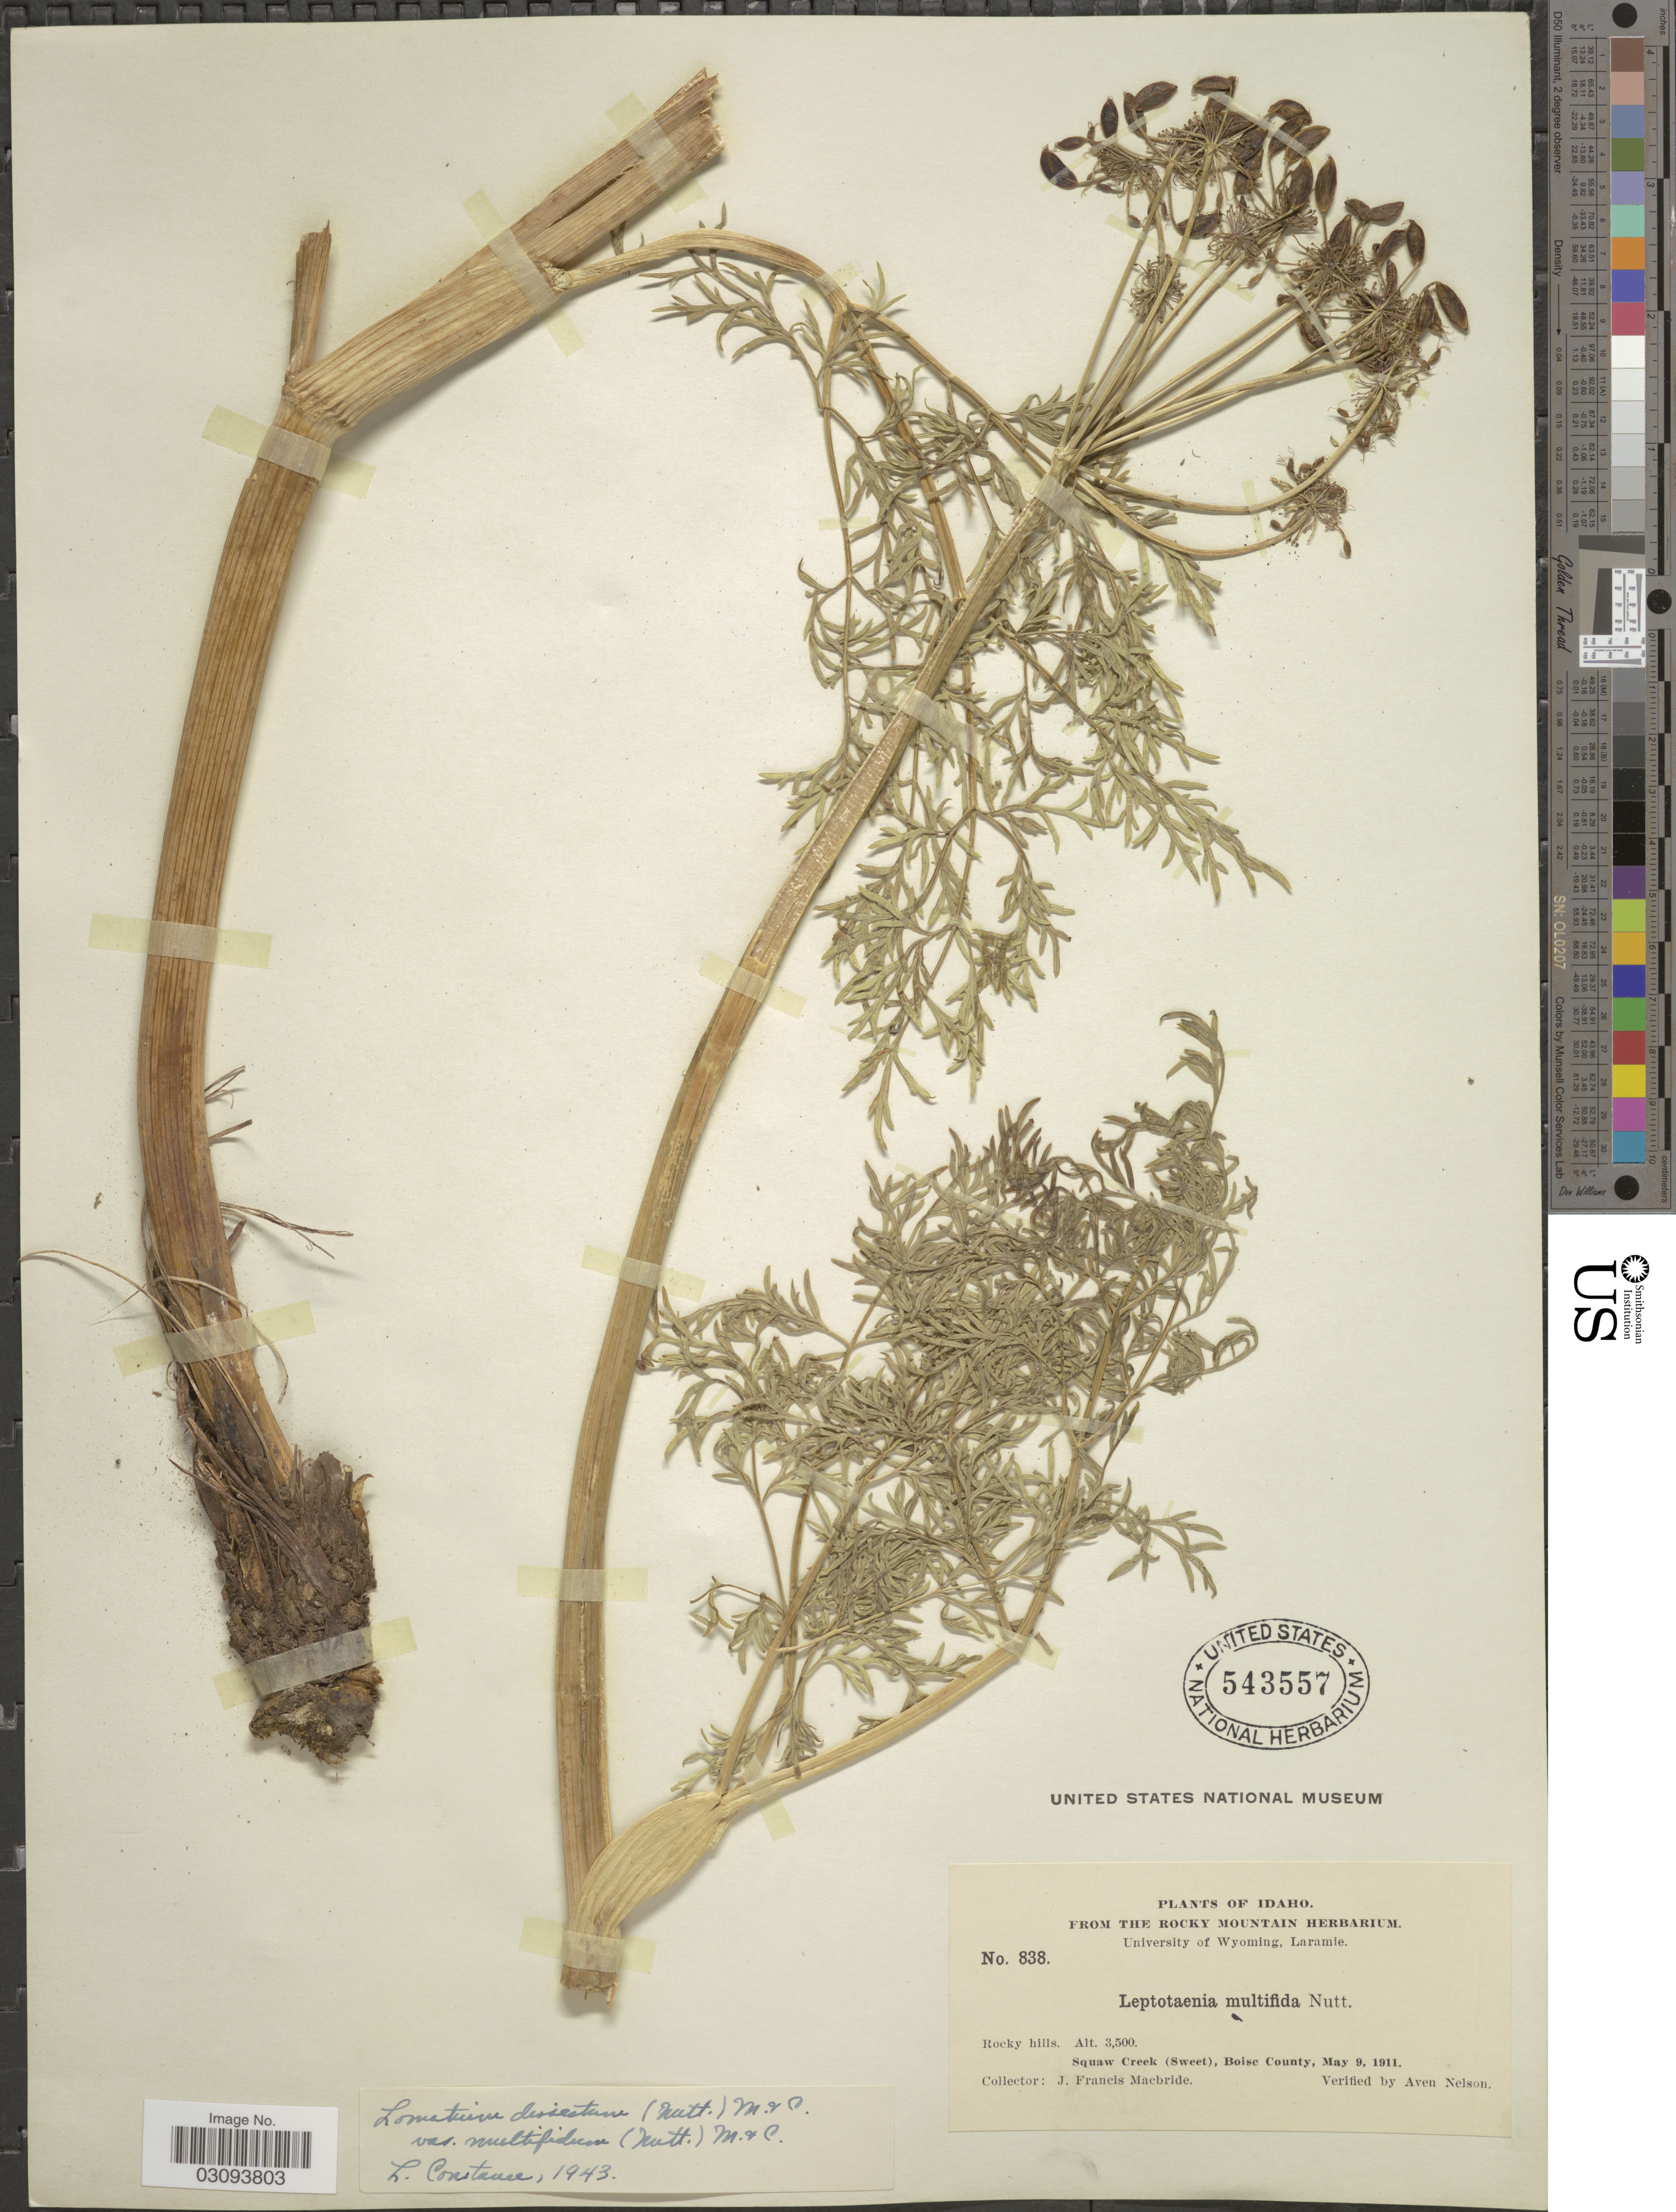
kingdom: Plantae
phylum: Tracheophyta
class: Magnoliopsida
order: Apiales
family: Apiaceae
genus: Lomatium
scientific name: Lomatium dissectum var. multifidum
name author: (Nutt.) Mathias & Constance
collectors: J. F. Macbride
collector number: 838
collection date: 1911-05-09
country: United States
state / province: Idaho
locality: Rocky hills. Squaw Creek (Sweet), Boise County.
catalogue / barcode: US 543557